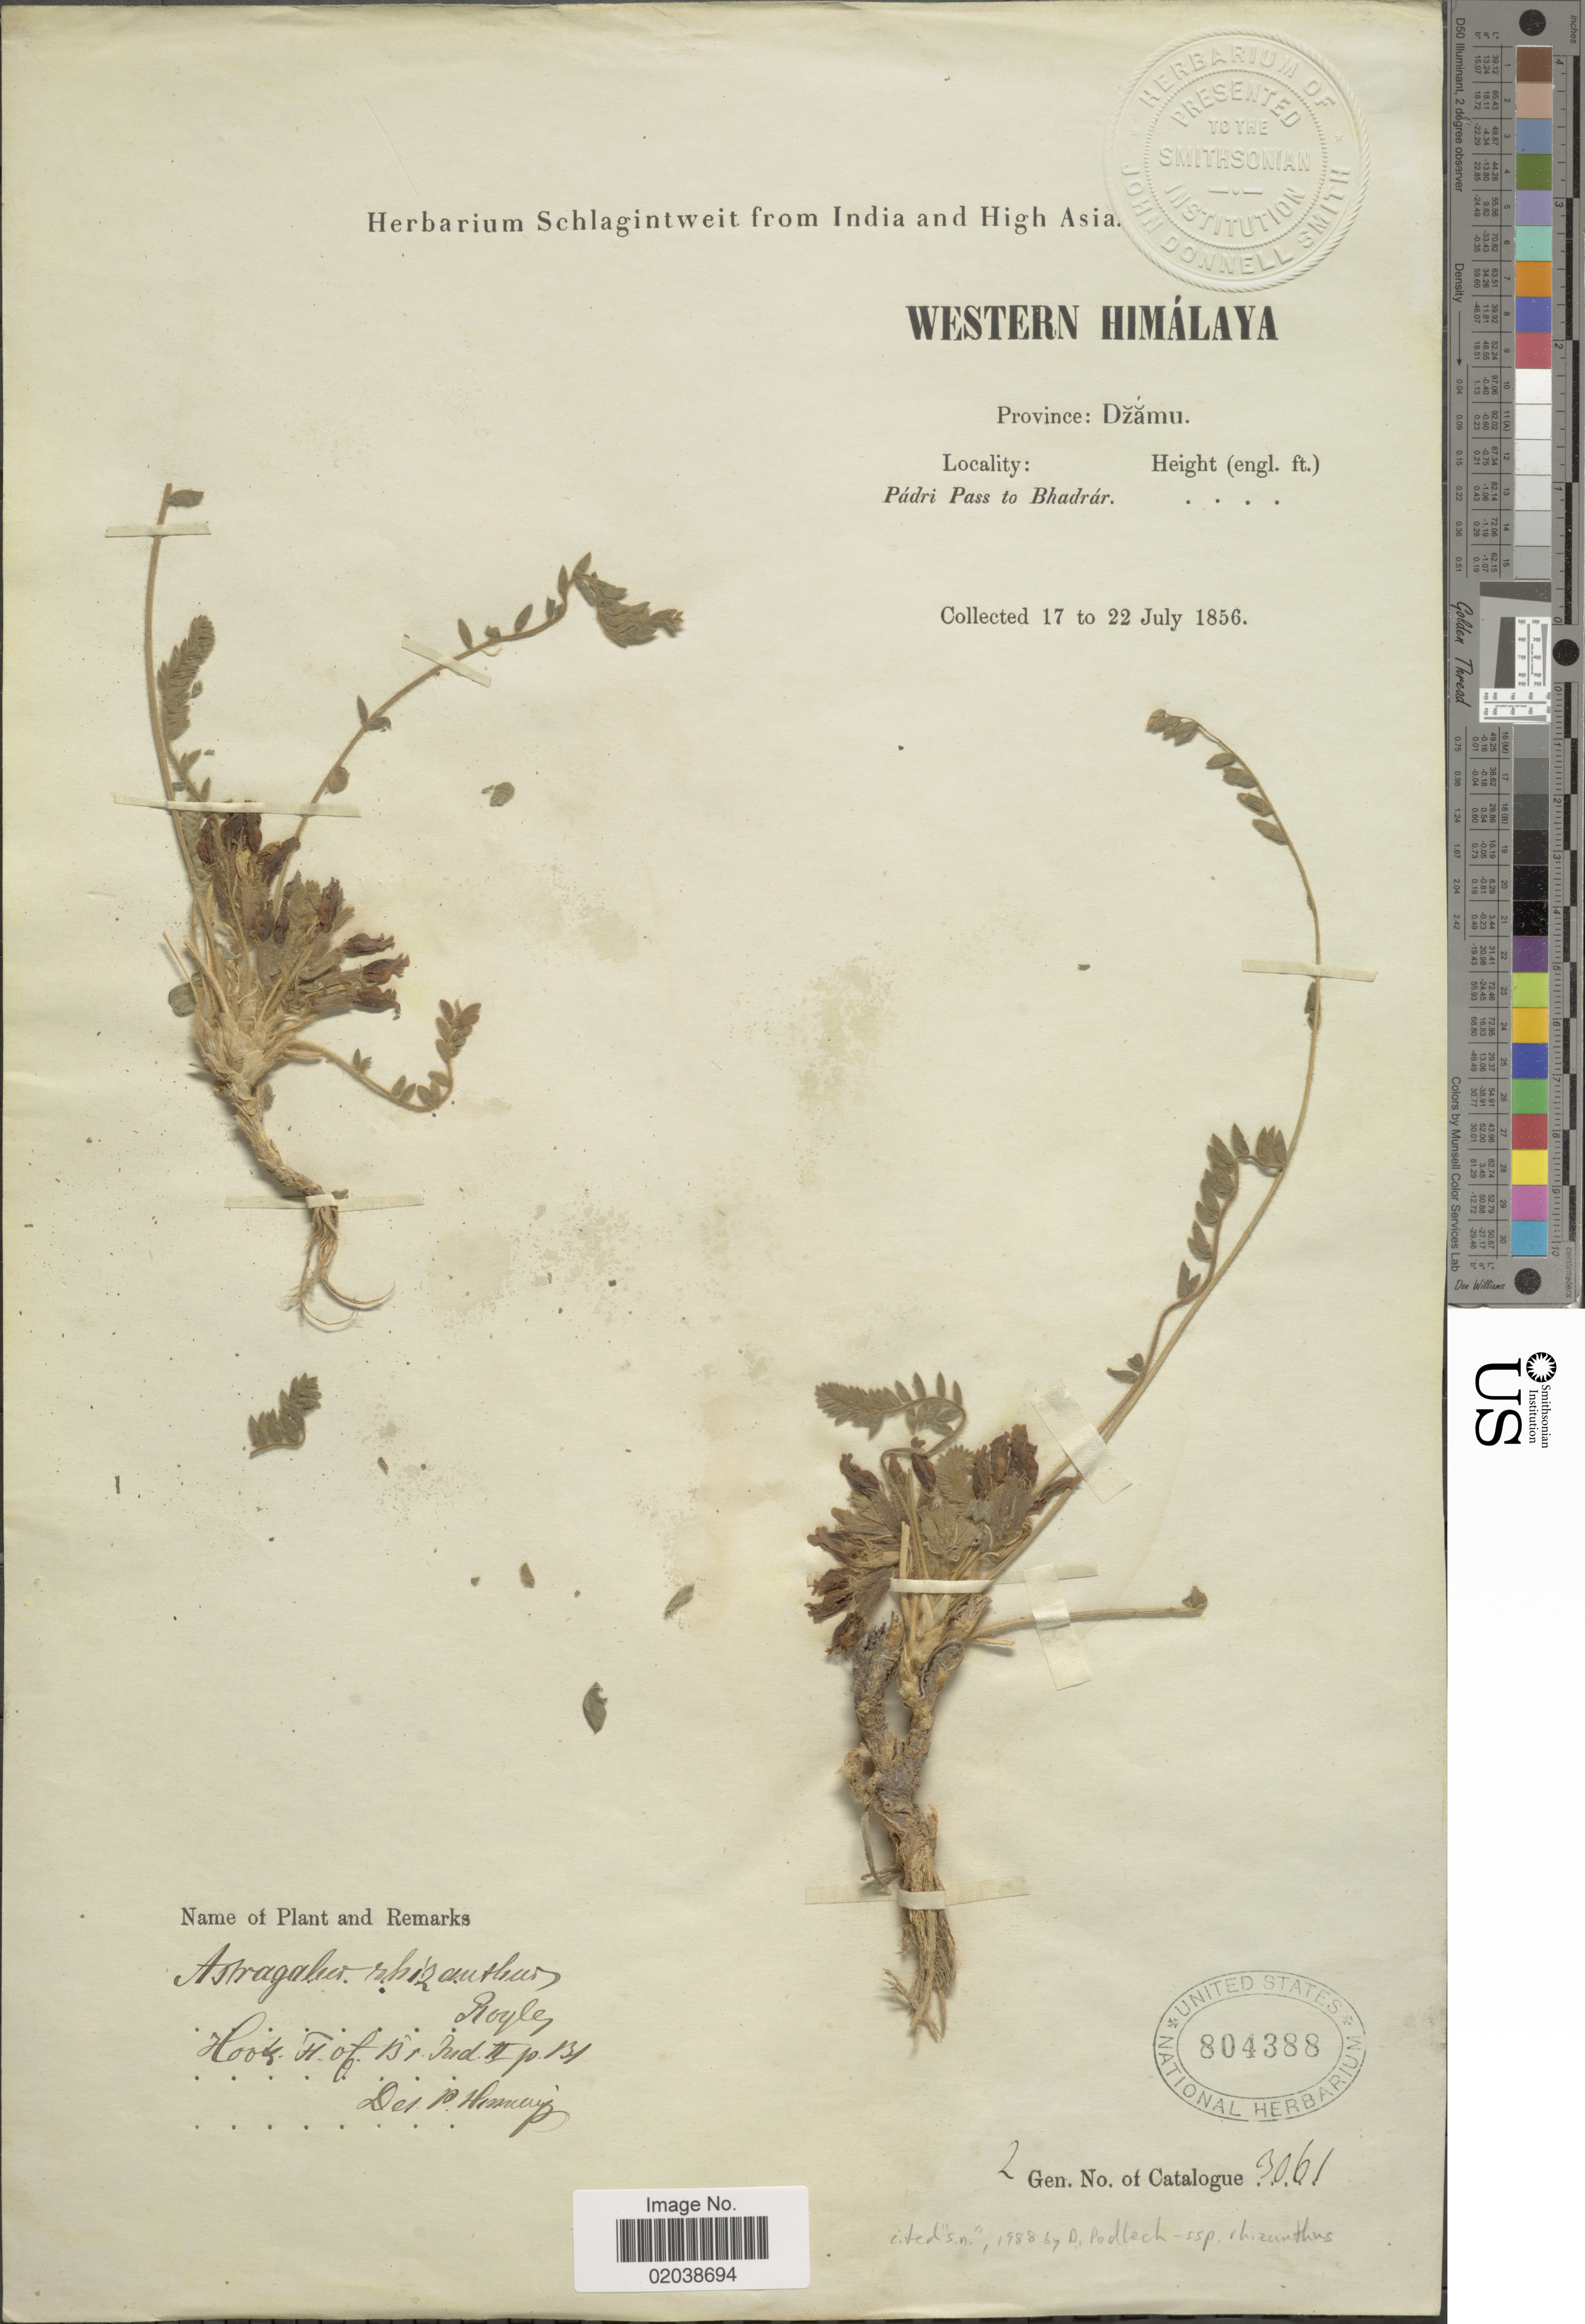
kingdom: Plantae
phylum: Tracheophyta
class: Magnoliopsida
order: Fabales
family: Fabaceae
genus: Astragalus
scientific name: Astragalus rhizanthus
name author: Royle & Benth.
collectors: ex herb. Schlagintweit from India and High Asia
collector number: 2/3061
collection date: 1856-07-17/1856-07-22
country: India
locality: Western Himalaya. Province: Dzamu. Padri Pass to Bhadrar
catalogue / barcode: US 804388